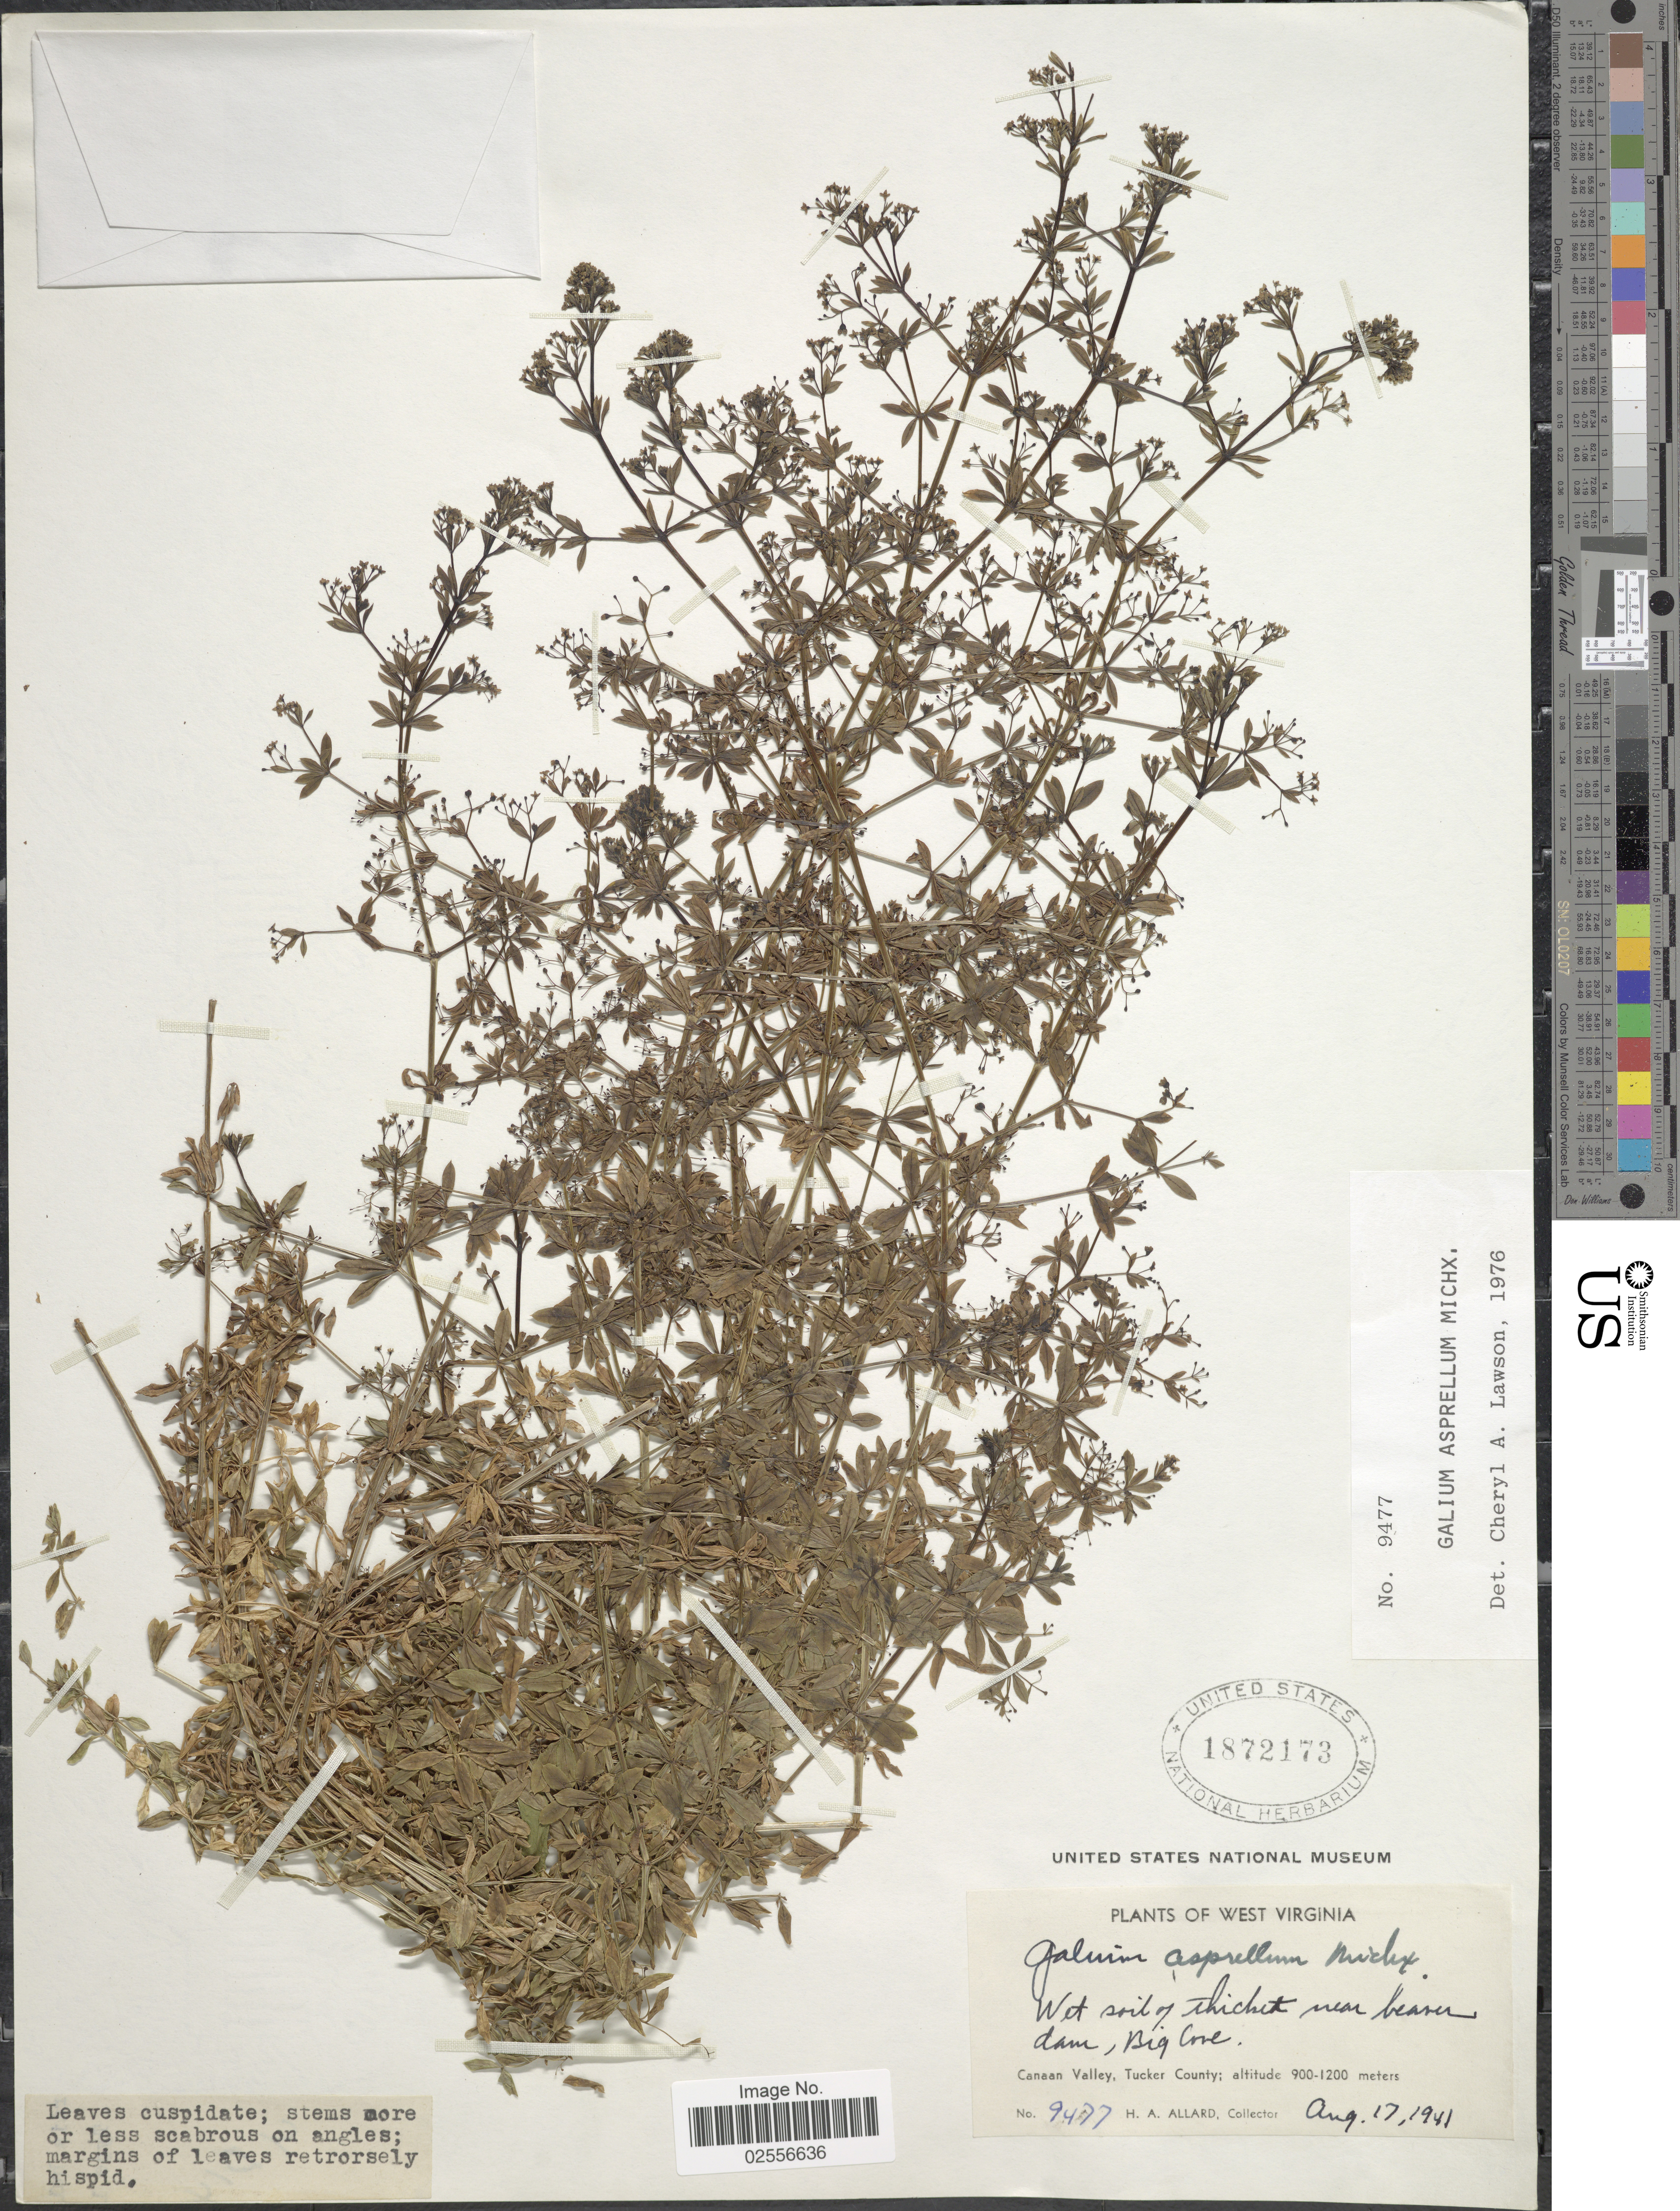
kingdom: Plantae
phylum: Tracheophyta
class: Magnoliopsida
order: Gentianales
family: Rubiaceae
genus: Galium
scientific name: Galium asprellum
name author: Michx.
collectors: H. A. Allard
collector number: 9477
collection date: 1941-08-17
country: United States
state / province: West Virginia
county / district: Tucker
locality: Wet soil of thicket near beaver dam, Big Cove. Canaan Valley, Tucker County.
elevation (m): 900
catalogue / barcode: US 1872173